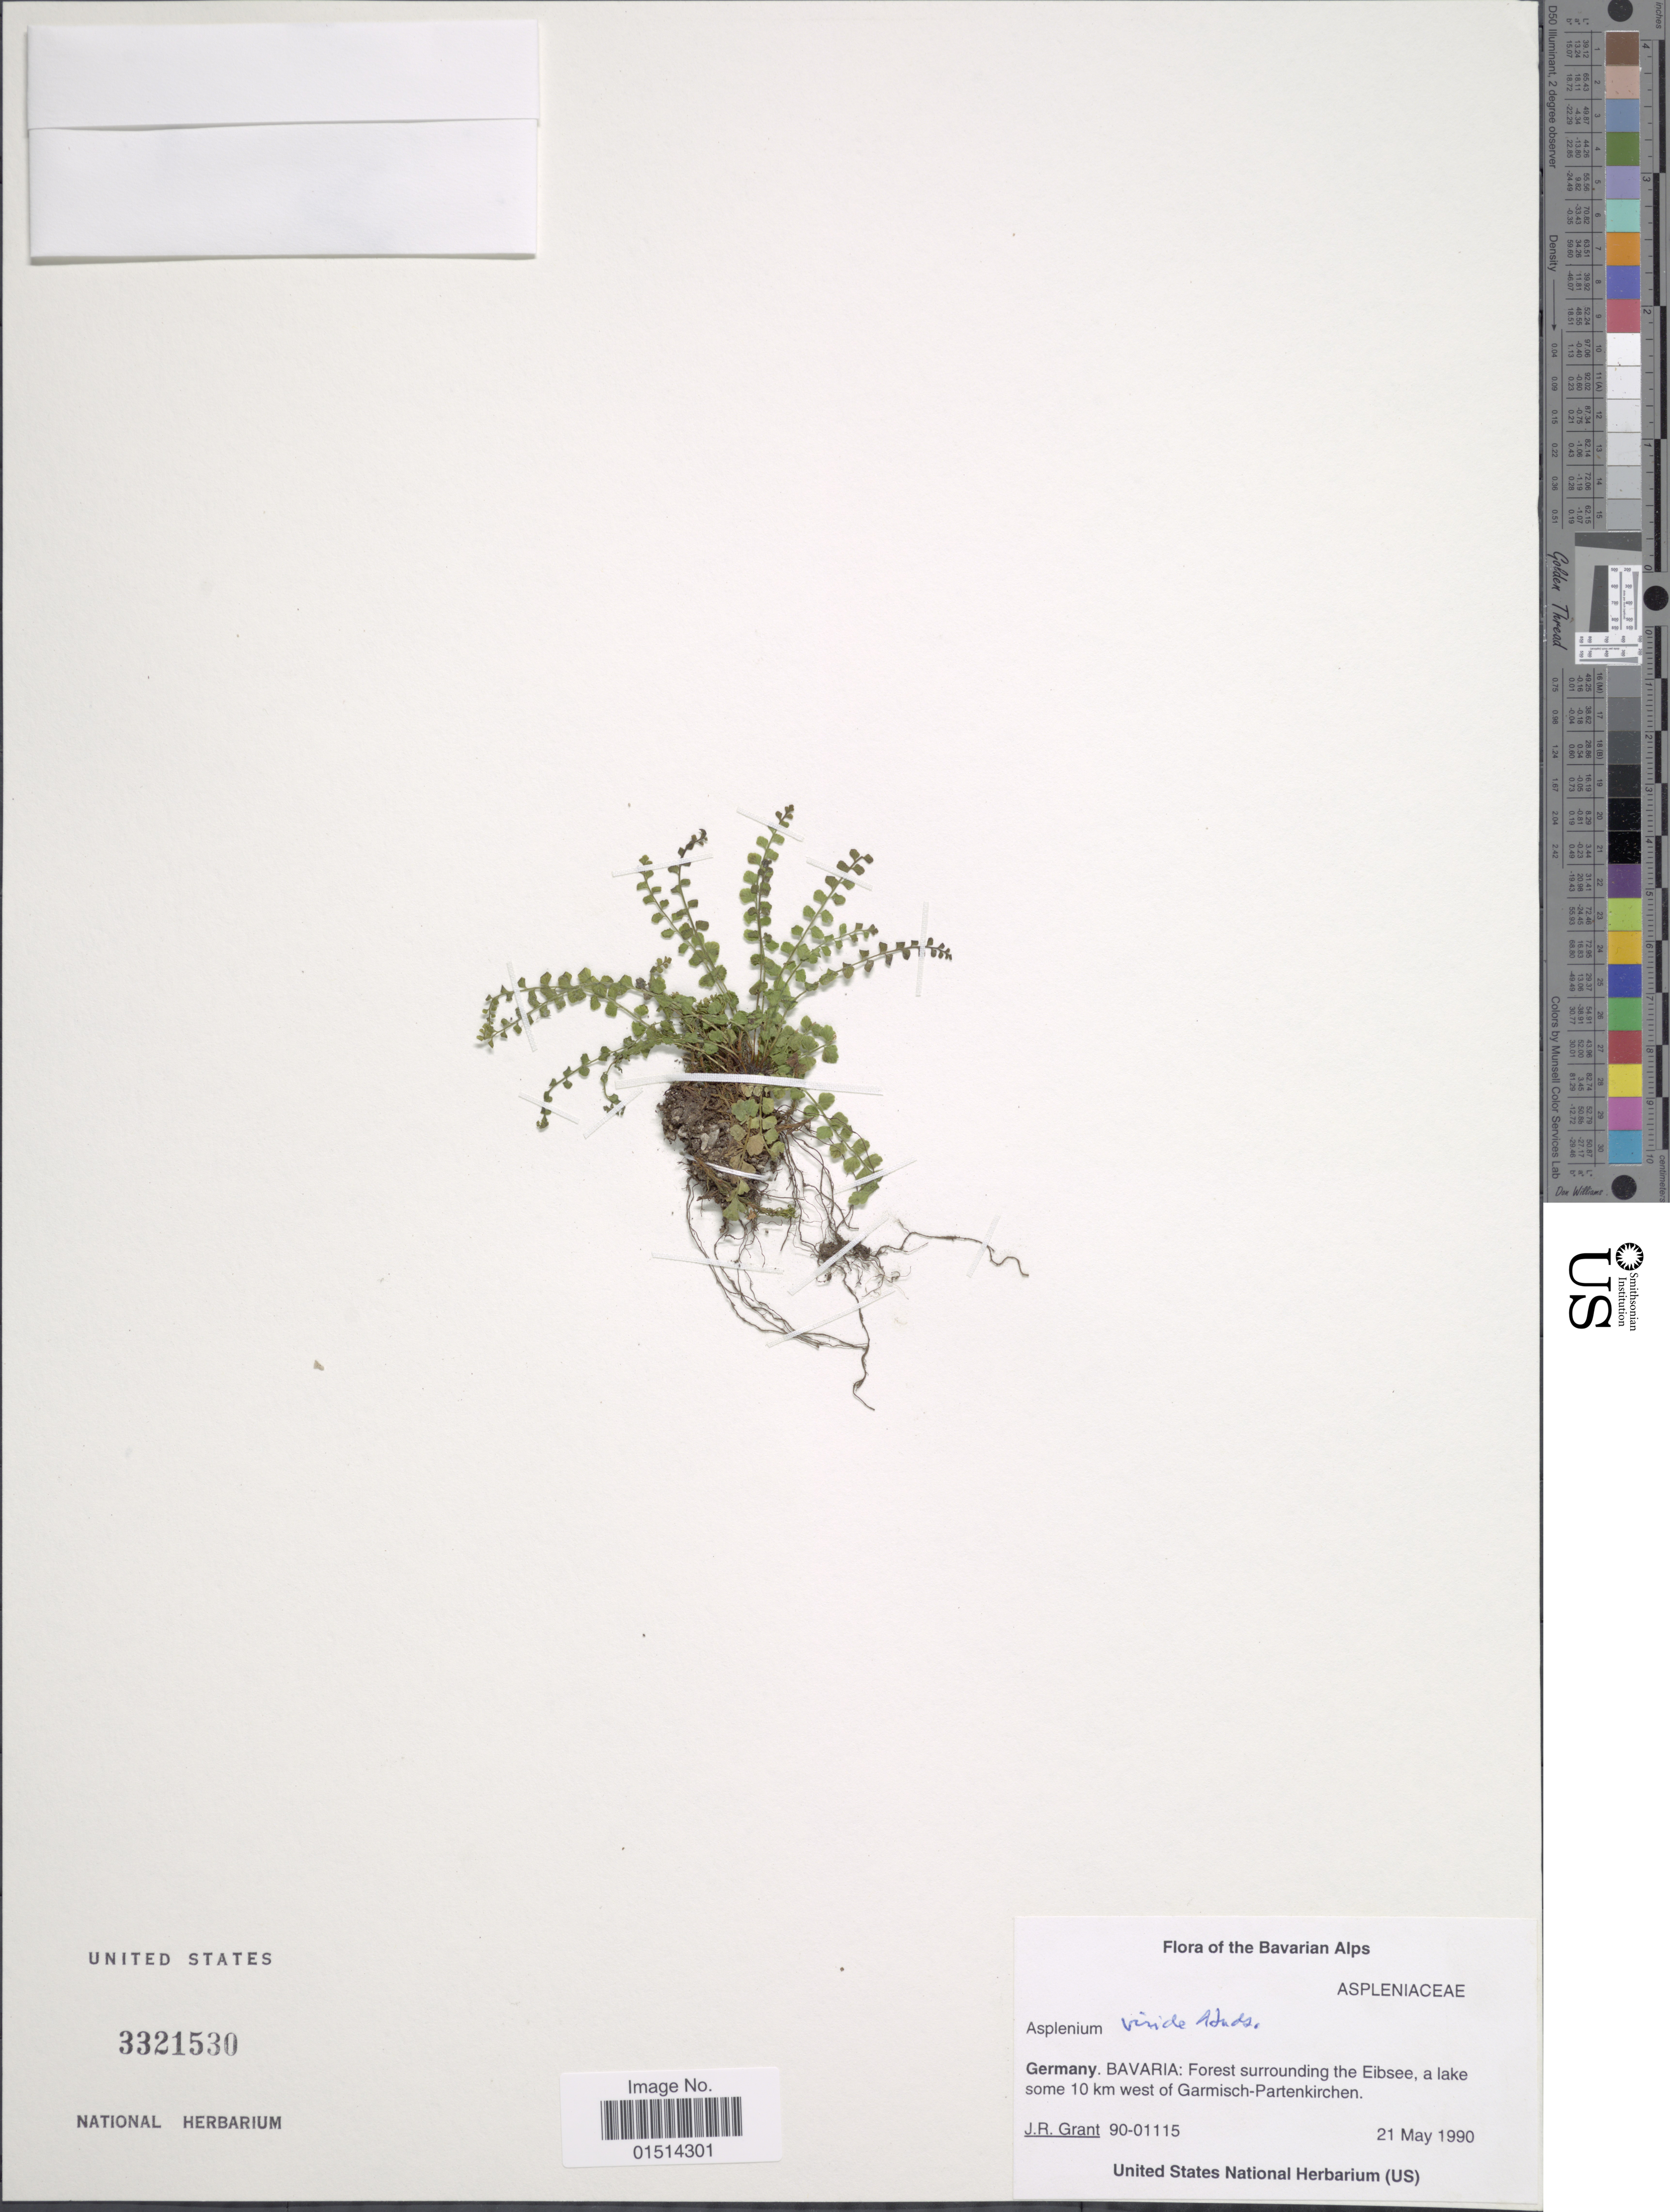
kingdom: Plantae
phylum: Tracheophyta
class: Polypodiopsida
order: Polypodiales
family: Aspleniaceae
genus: Asplenium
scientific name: Asplenium viride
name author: Huds.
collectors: J. Grant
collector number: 90-01115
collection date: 1990-05-21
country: Germany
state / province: Bayern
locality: Germany, Bavaria: Forest surrounding the Eibsee, a lake some 10 km west of Garmisch-Partenkirchen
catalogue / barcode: US 3321530